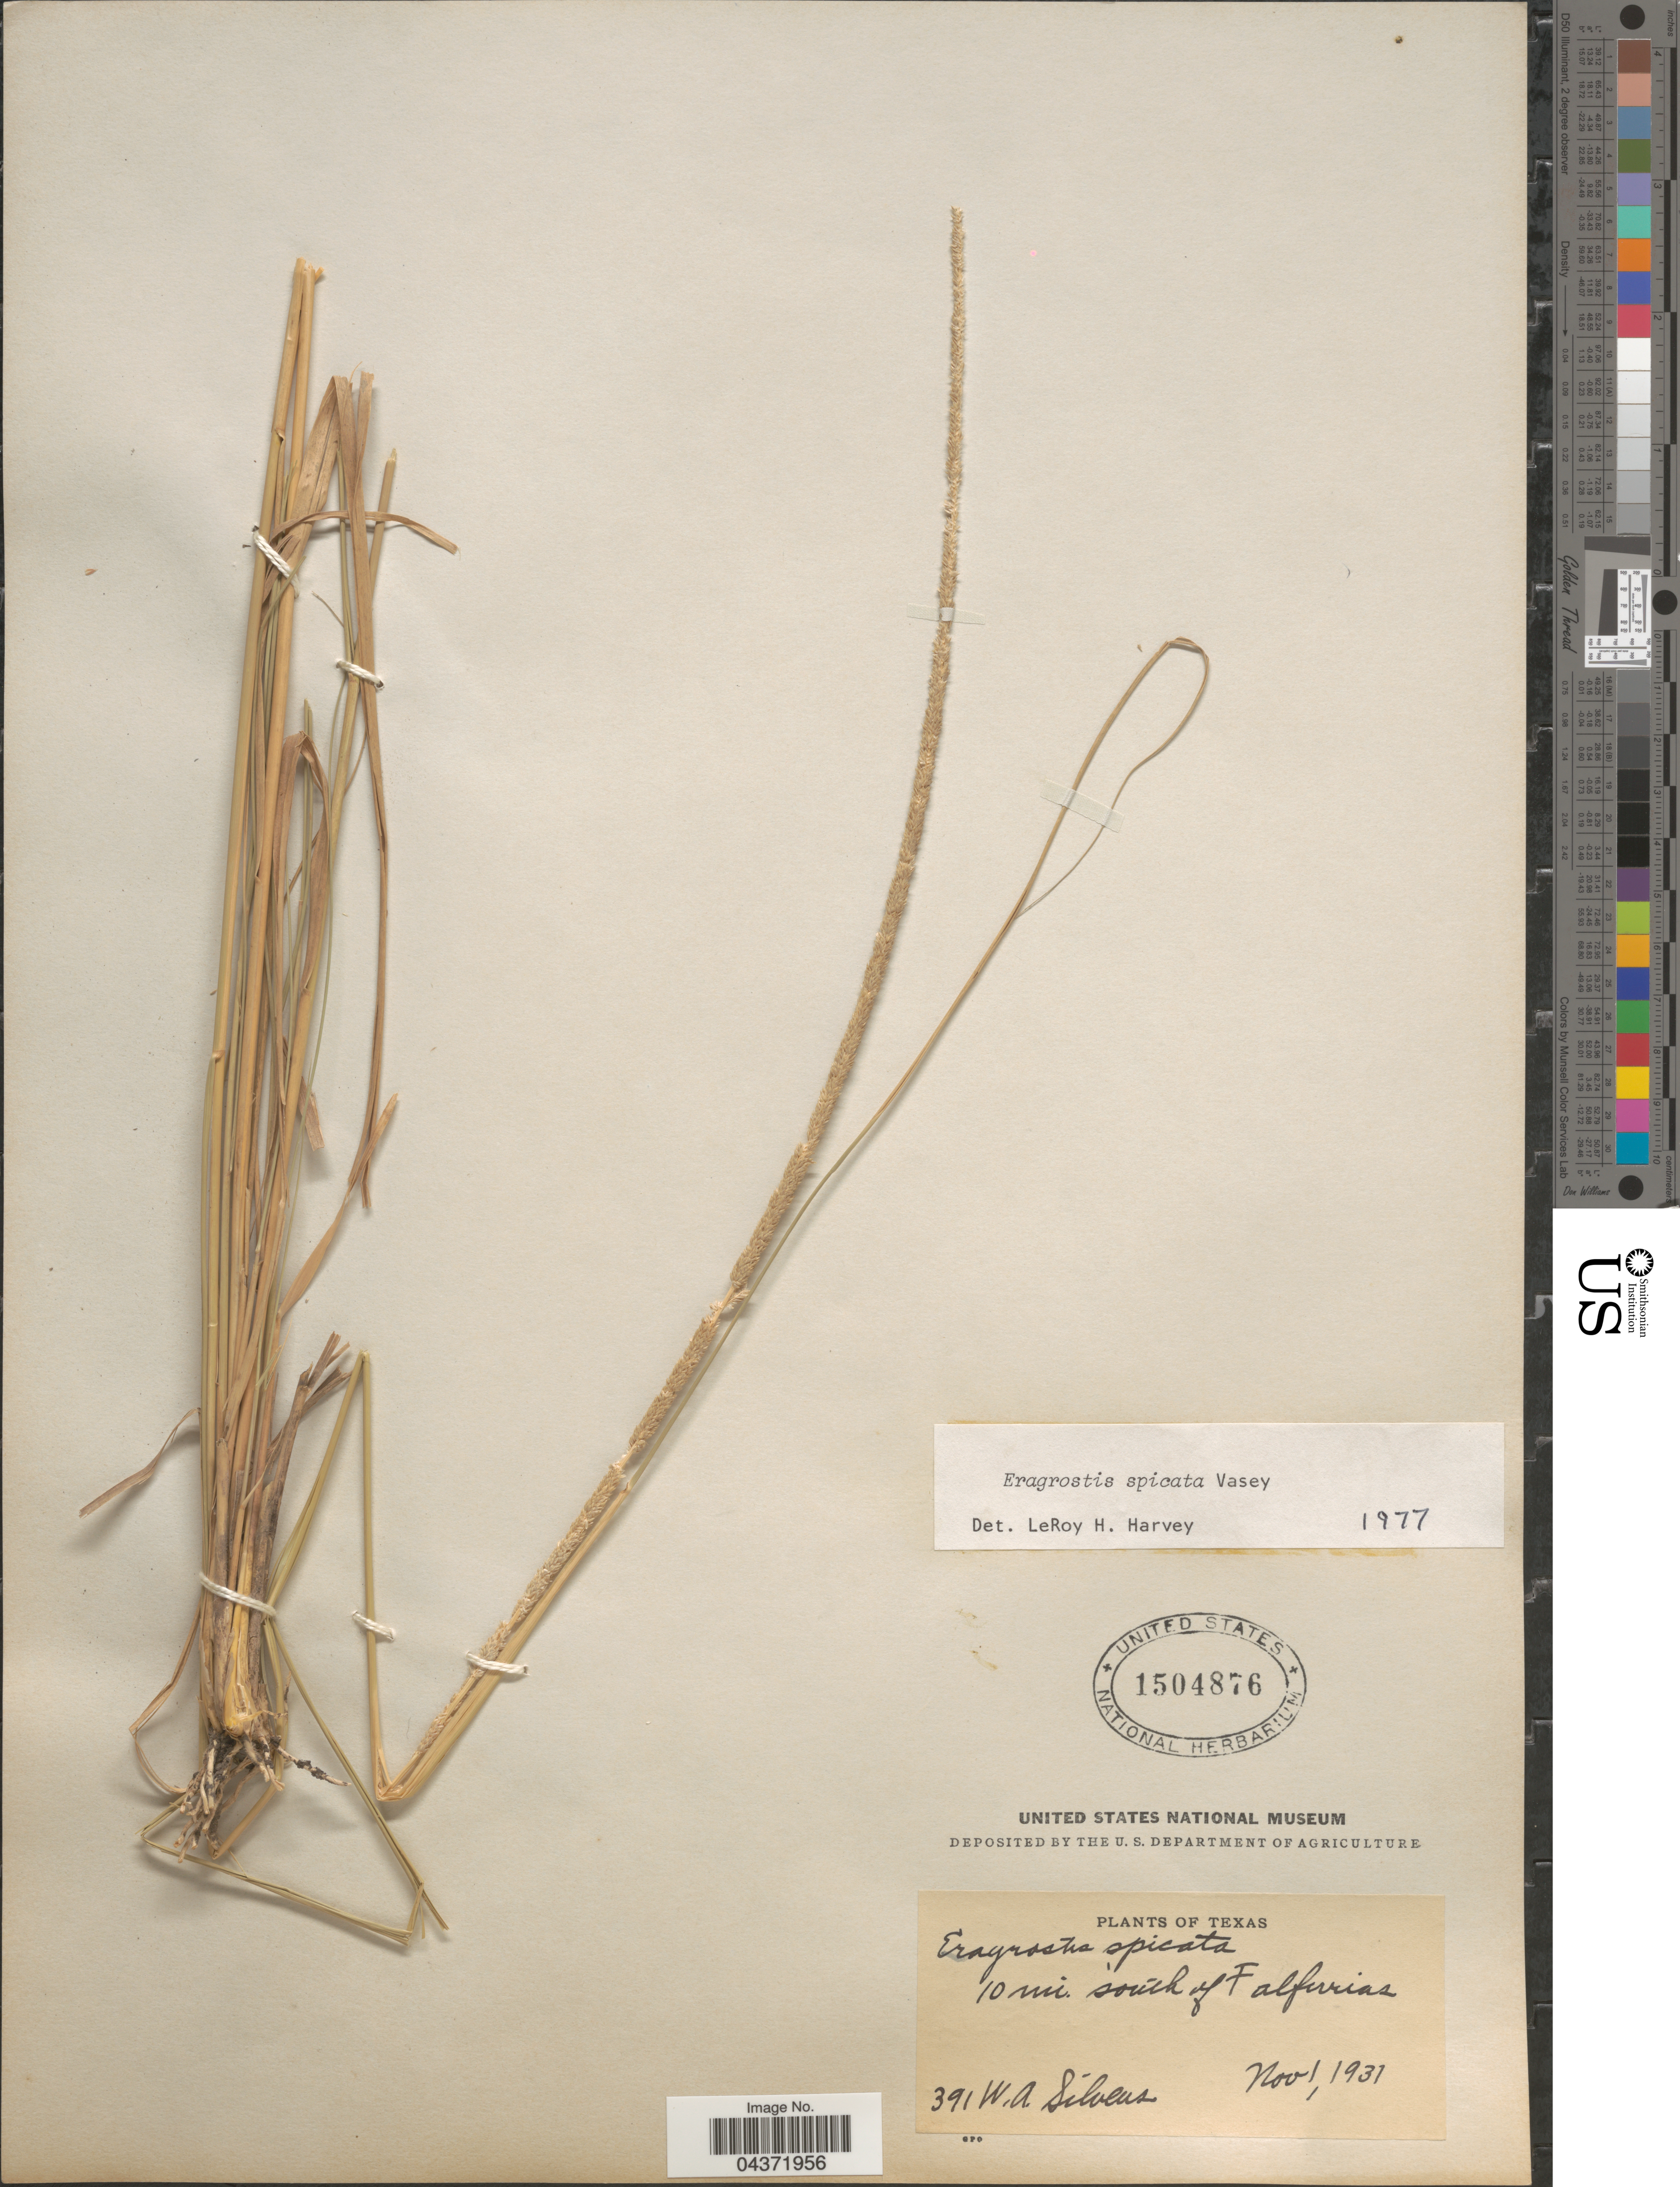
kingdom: Plantae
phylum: Tracheophyta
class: Liliopsida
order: Poales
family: Poaceae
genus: Eragrostis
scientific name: Eragrostis spicata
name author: Vasey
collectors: W. Silveus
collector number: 391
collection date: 1931-11-01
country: United States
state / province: Texas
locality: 10 mi. south of Falfurias.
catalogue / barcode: US 1504876